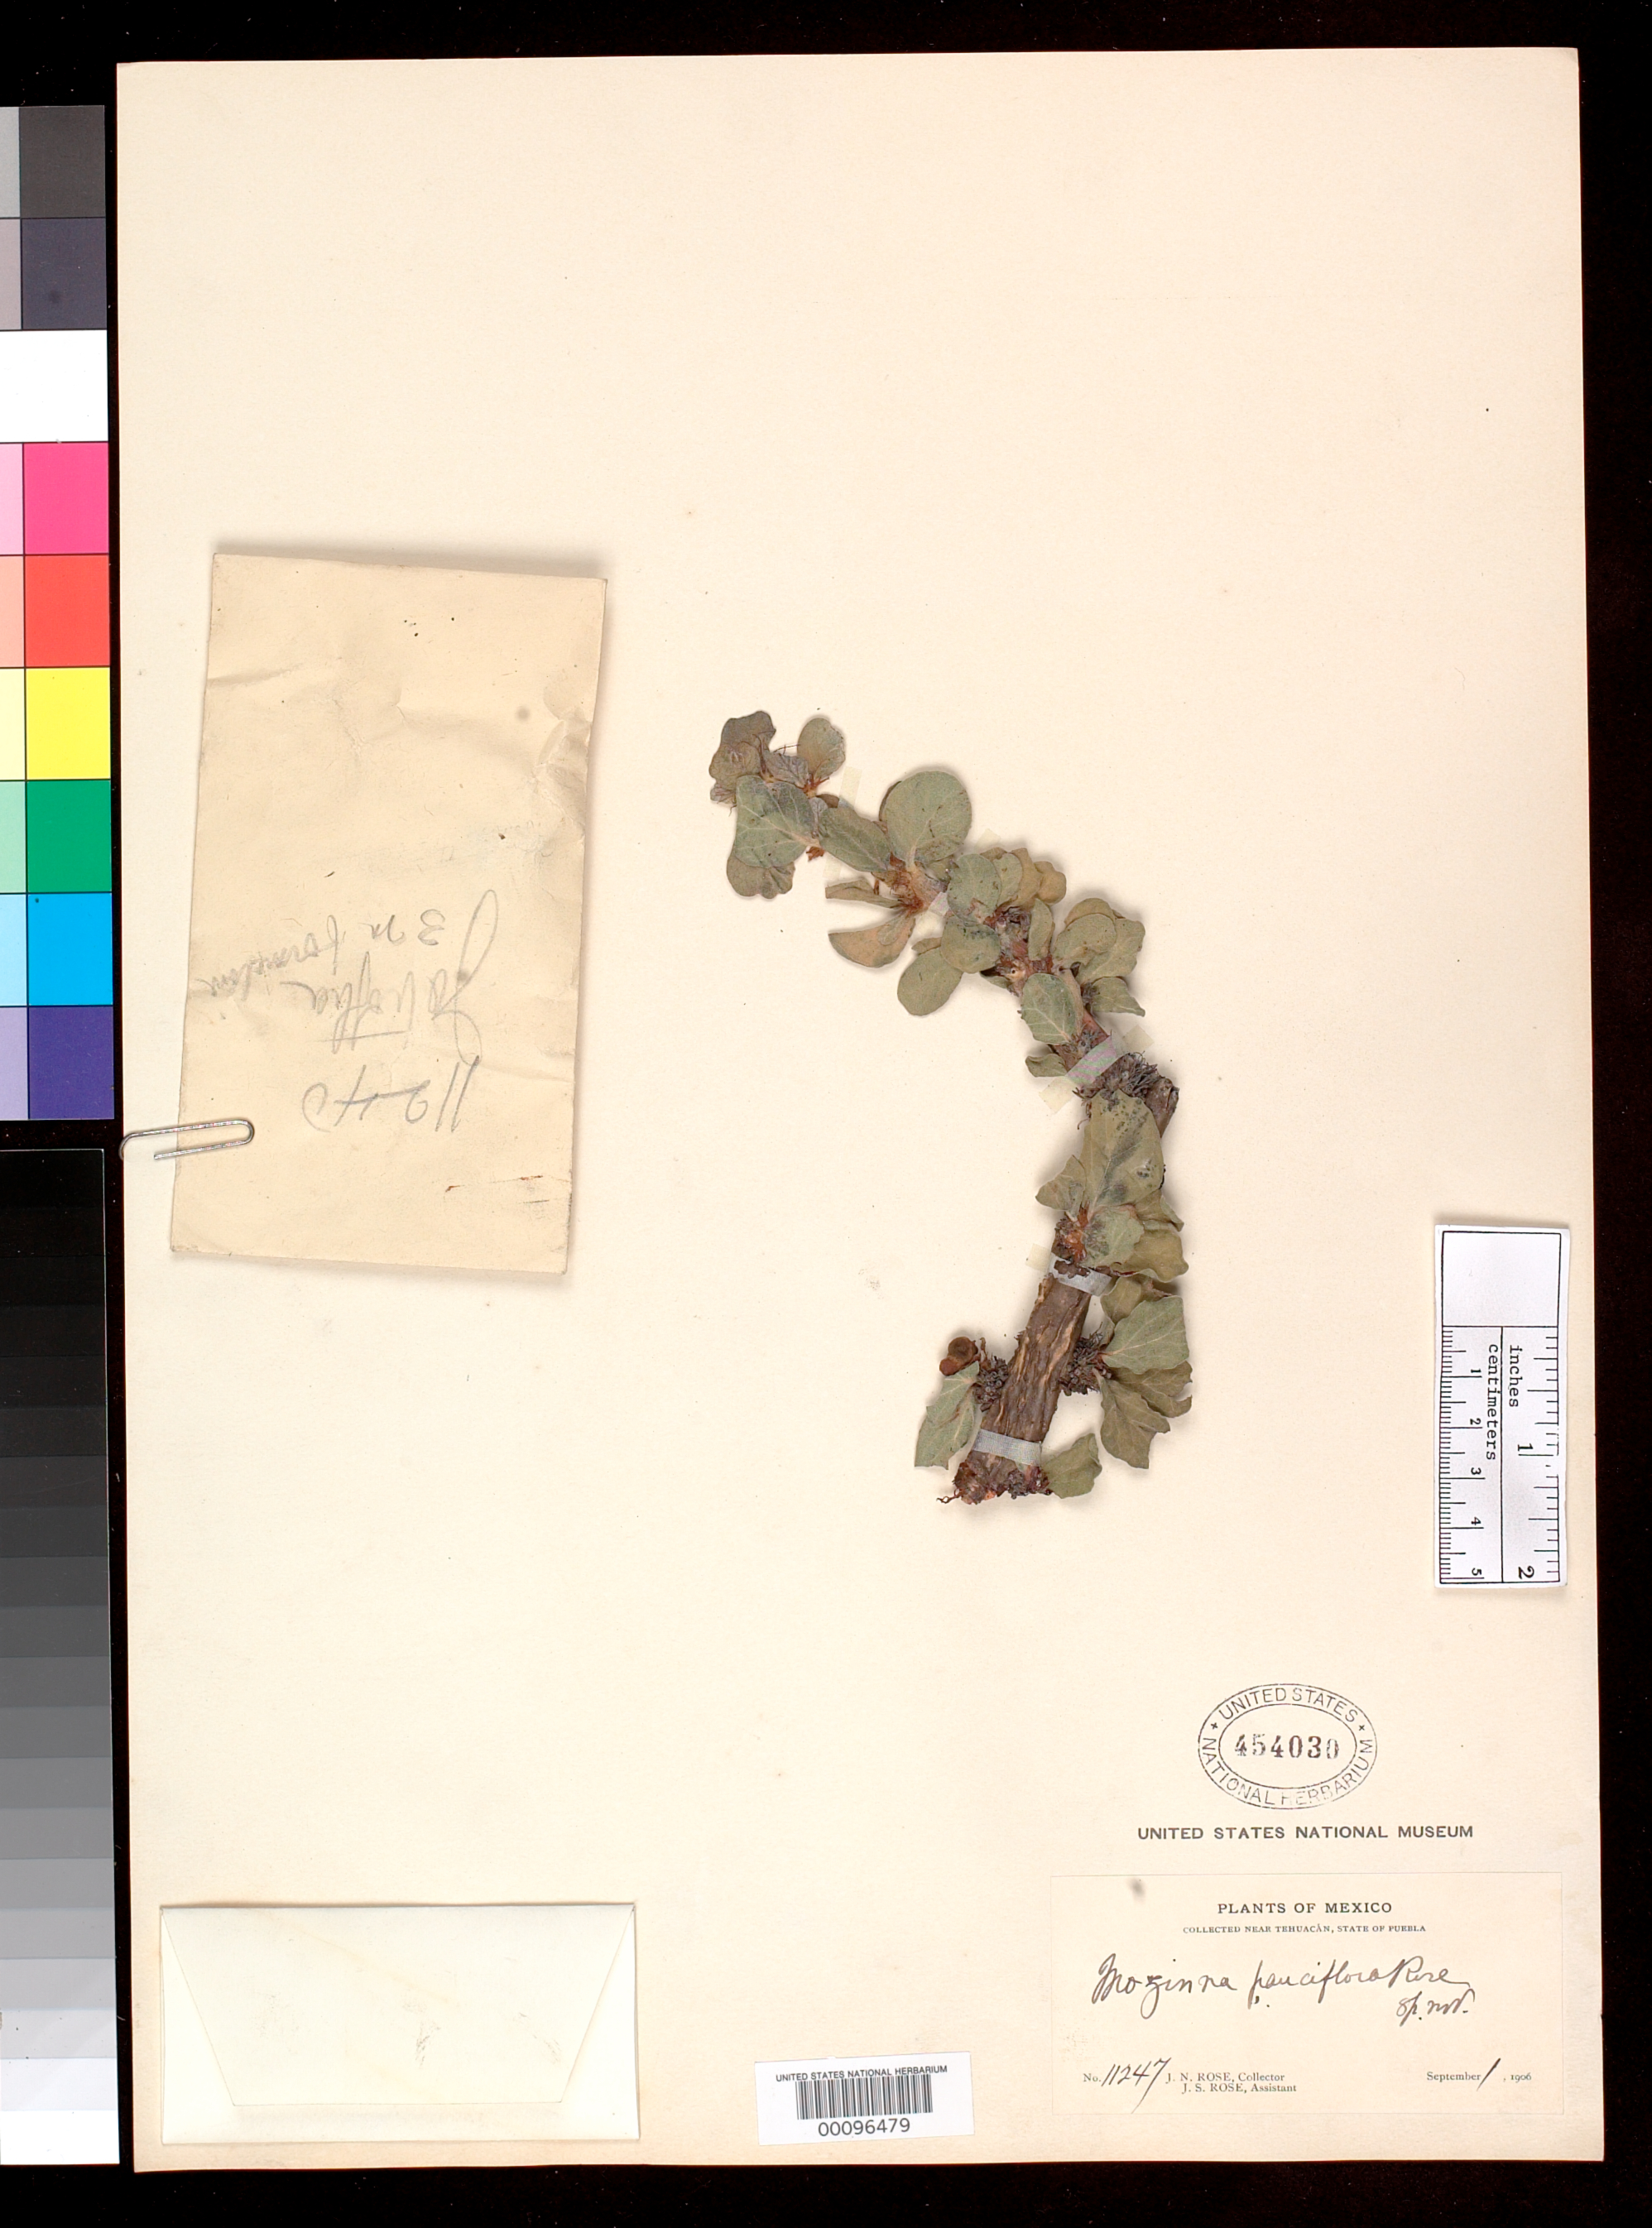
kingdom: Plantae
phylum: Tracheophyta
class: Magnoliopsida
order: Malpighiales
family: Euphorbiaceae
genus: Mozinna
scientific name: Mozinna pauciflora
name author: Rose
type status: Holotype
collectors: J. N. Rose & J. S. Rose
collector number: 11247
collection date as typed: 01 Sep 1906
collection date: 1906-09-01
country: Mexico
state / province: Puebla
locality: East of Tehuacan.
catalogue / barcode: US 454030